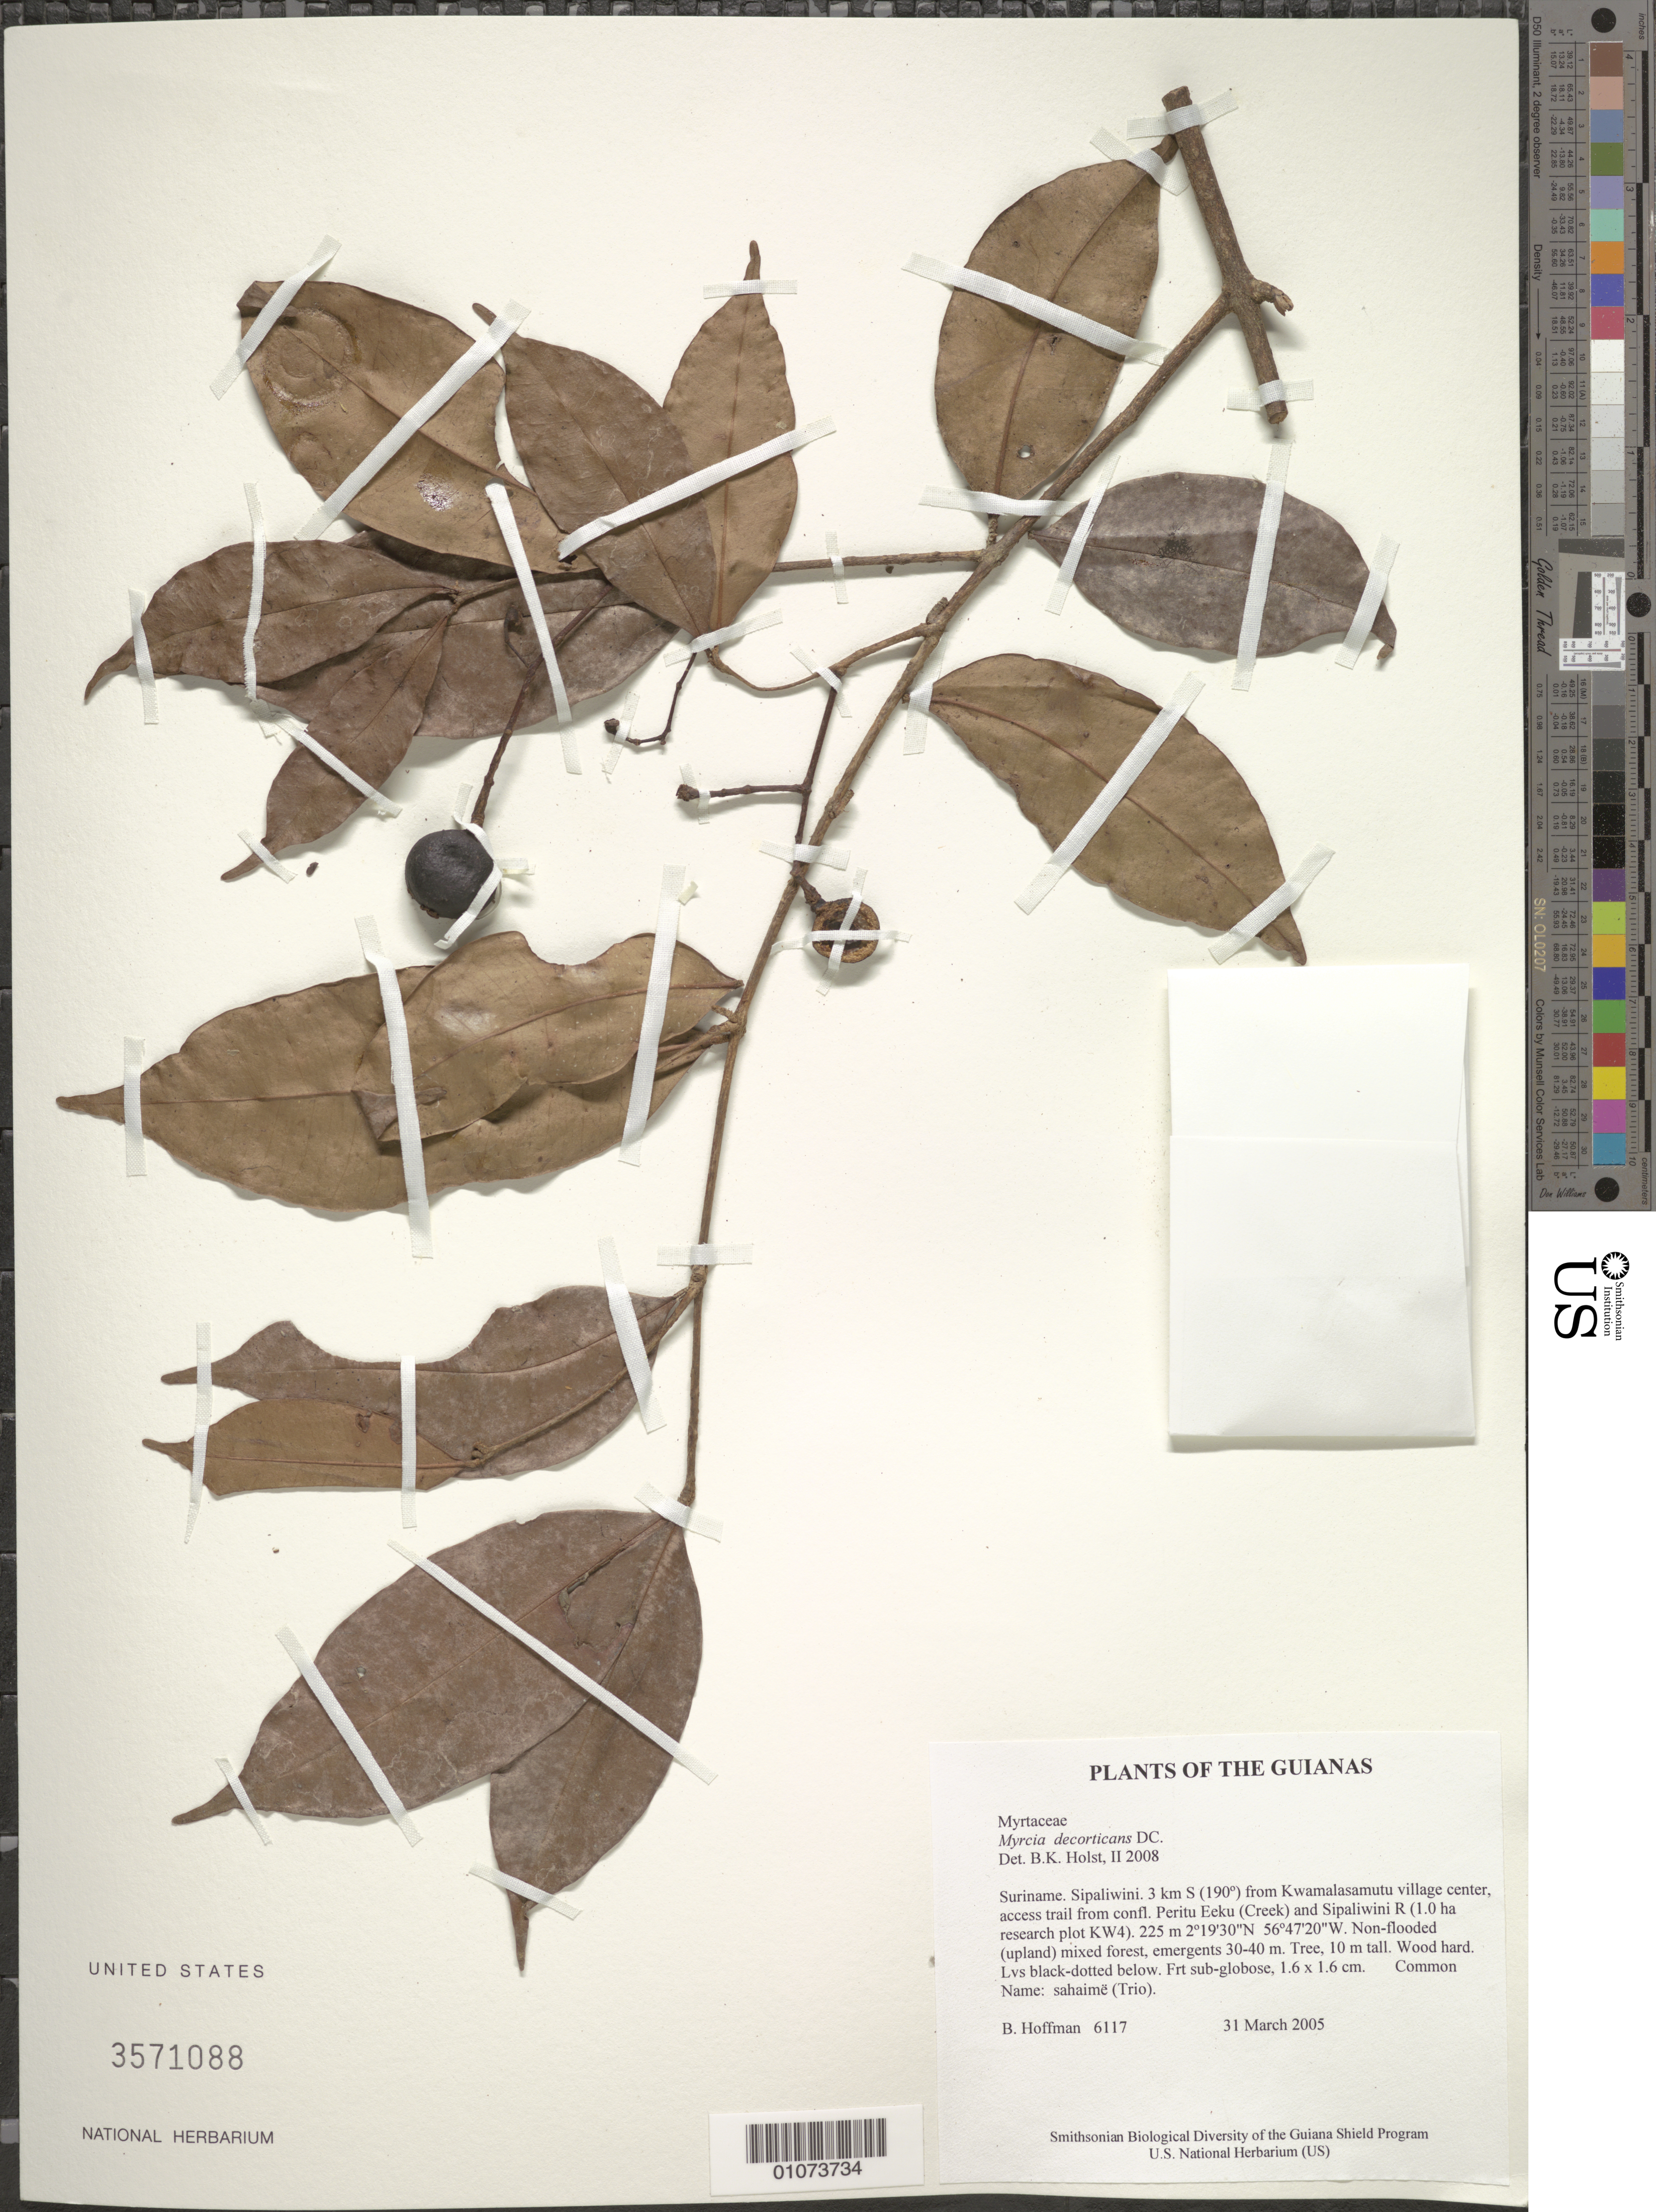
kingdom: Plantae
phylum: Tracheophyta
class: Magnoliopsida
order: Myrtales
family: Myrtaceae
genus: Myrcia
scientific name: Myrcia decorticans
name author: DC.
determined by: Holst, Bruce K.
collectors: B. Hoffman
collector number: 6117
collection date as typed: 31 March 2005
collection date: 2005-03-31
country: Suriname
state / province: Sipaliwini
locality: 3 km S (190º) from Kwamalasamutu village center, access trail from confl. Peritu Eeku (Creek) and Sipaliwini R (1.0 ha research plot KW4)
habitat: Non-flooded (upland) mixed forest, emergents 30-40 m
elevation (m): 225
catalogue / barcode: US 3571088